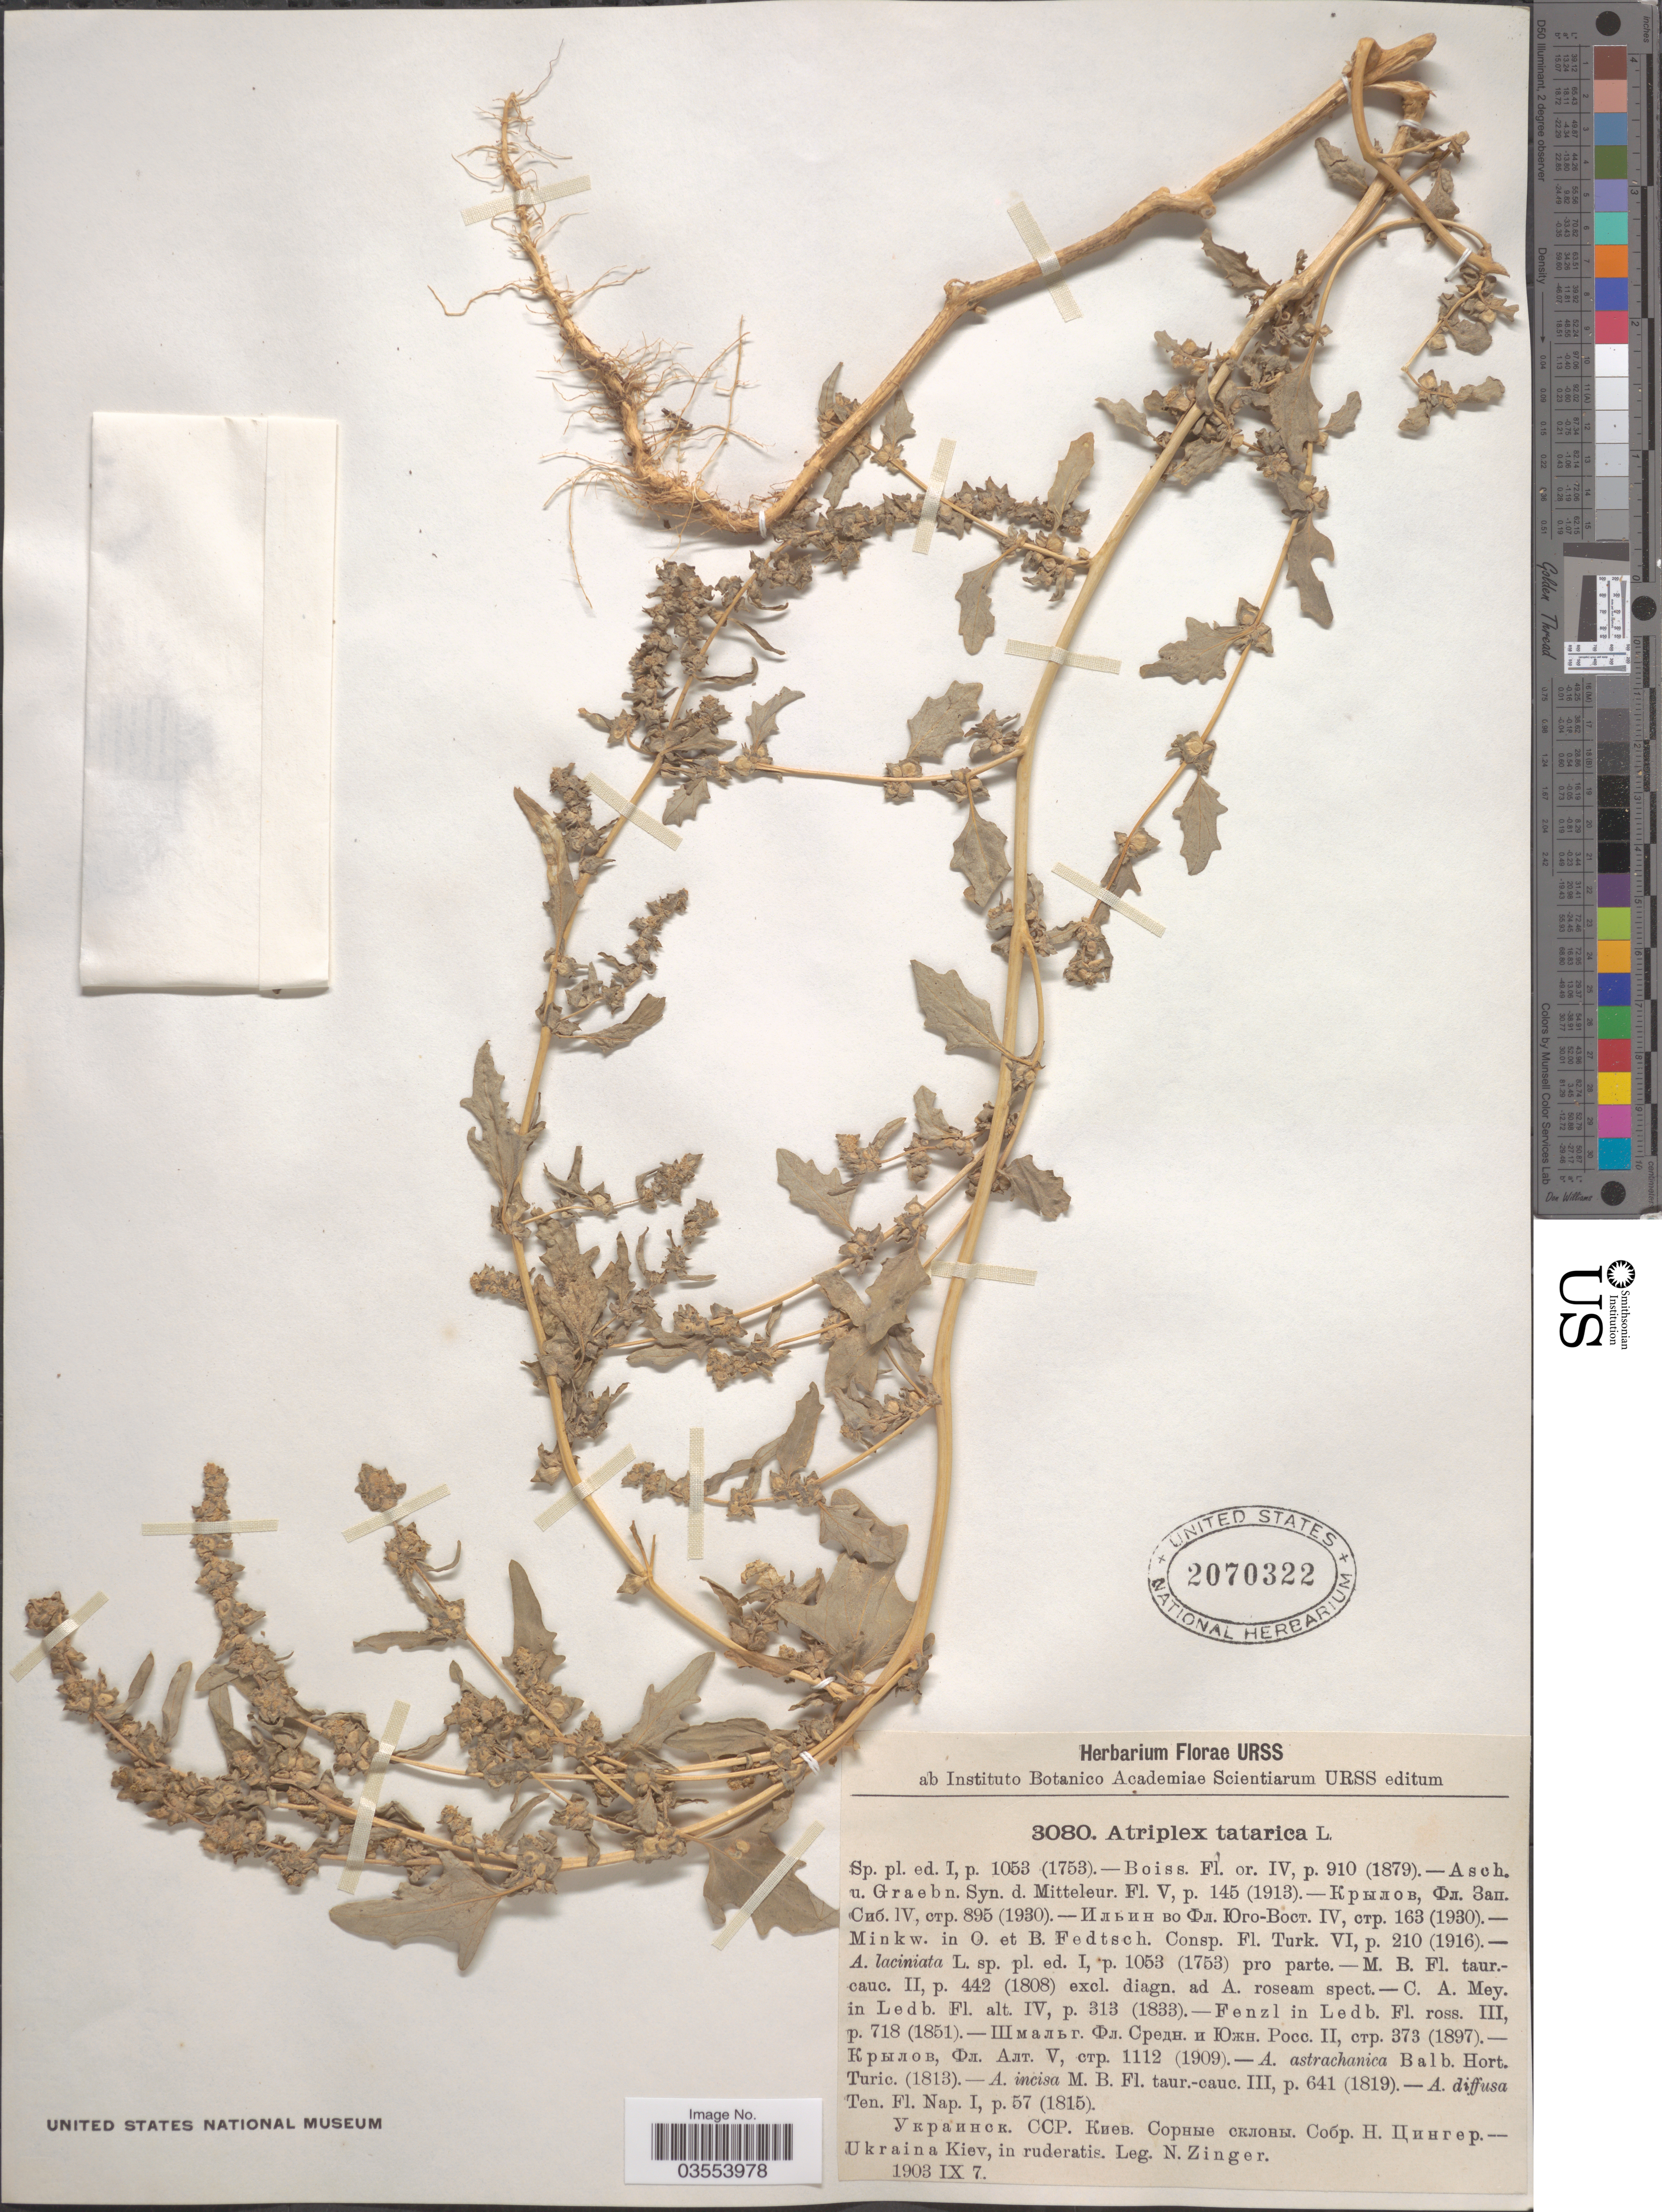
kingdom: Plantae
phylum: Tracheophyta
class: Magnoliopsida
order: Caryophyllales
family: Amaranthaceae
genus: Atriplex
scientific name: Atriplex tatarica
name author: L.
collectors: N. Zinger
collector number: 3080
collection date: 1903-09-07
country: Ukraine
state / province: Kiev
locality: Ukraina Kiev, in ruderatis.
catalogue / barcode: US 2070322